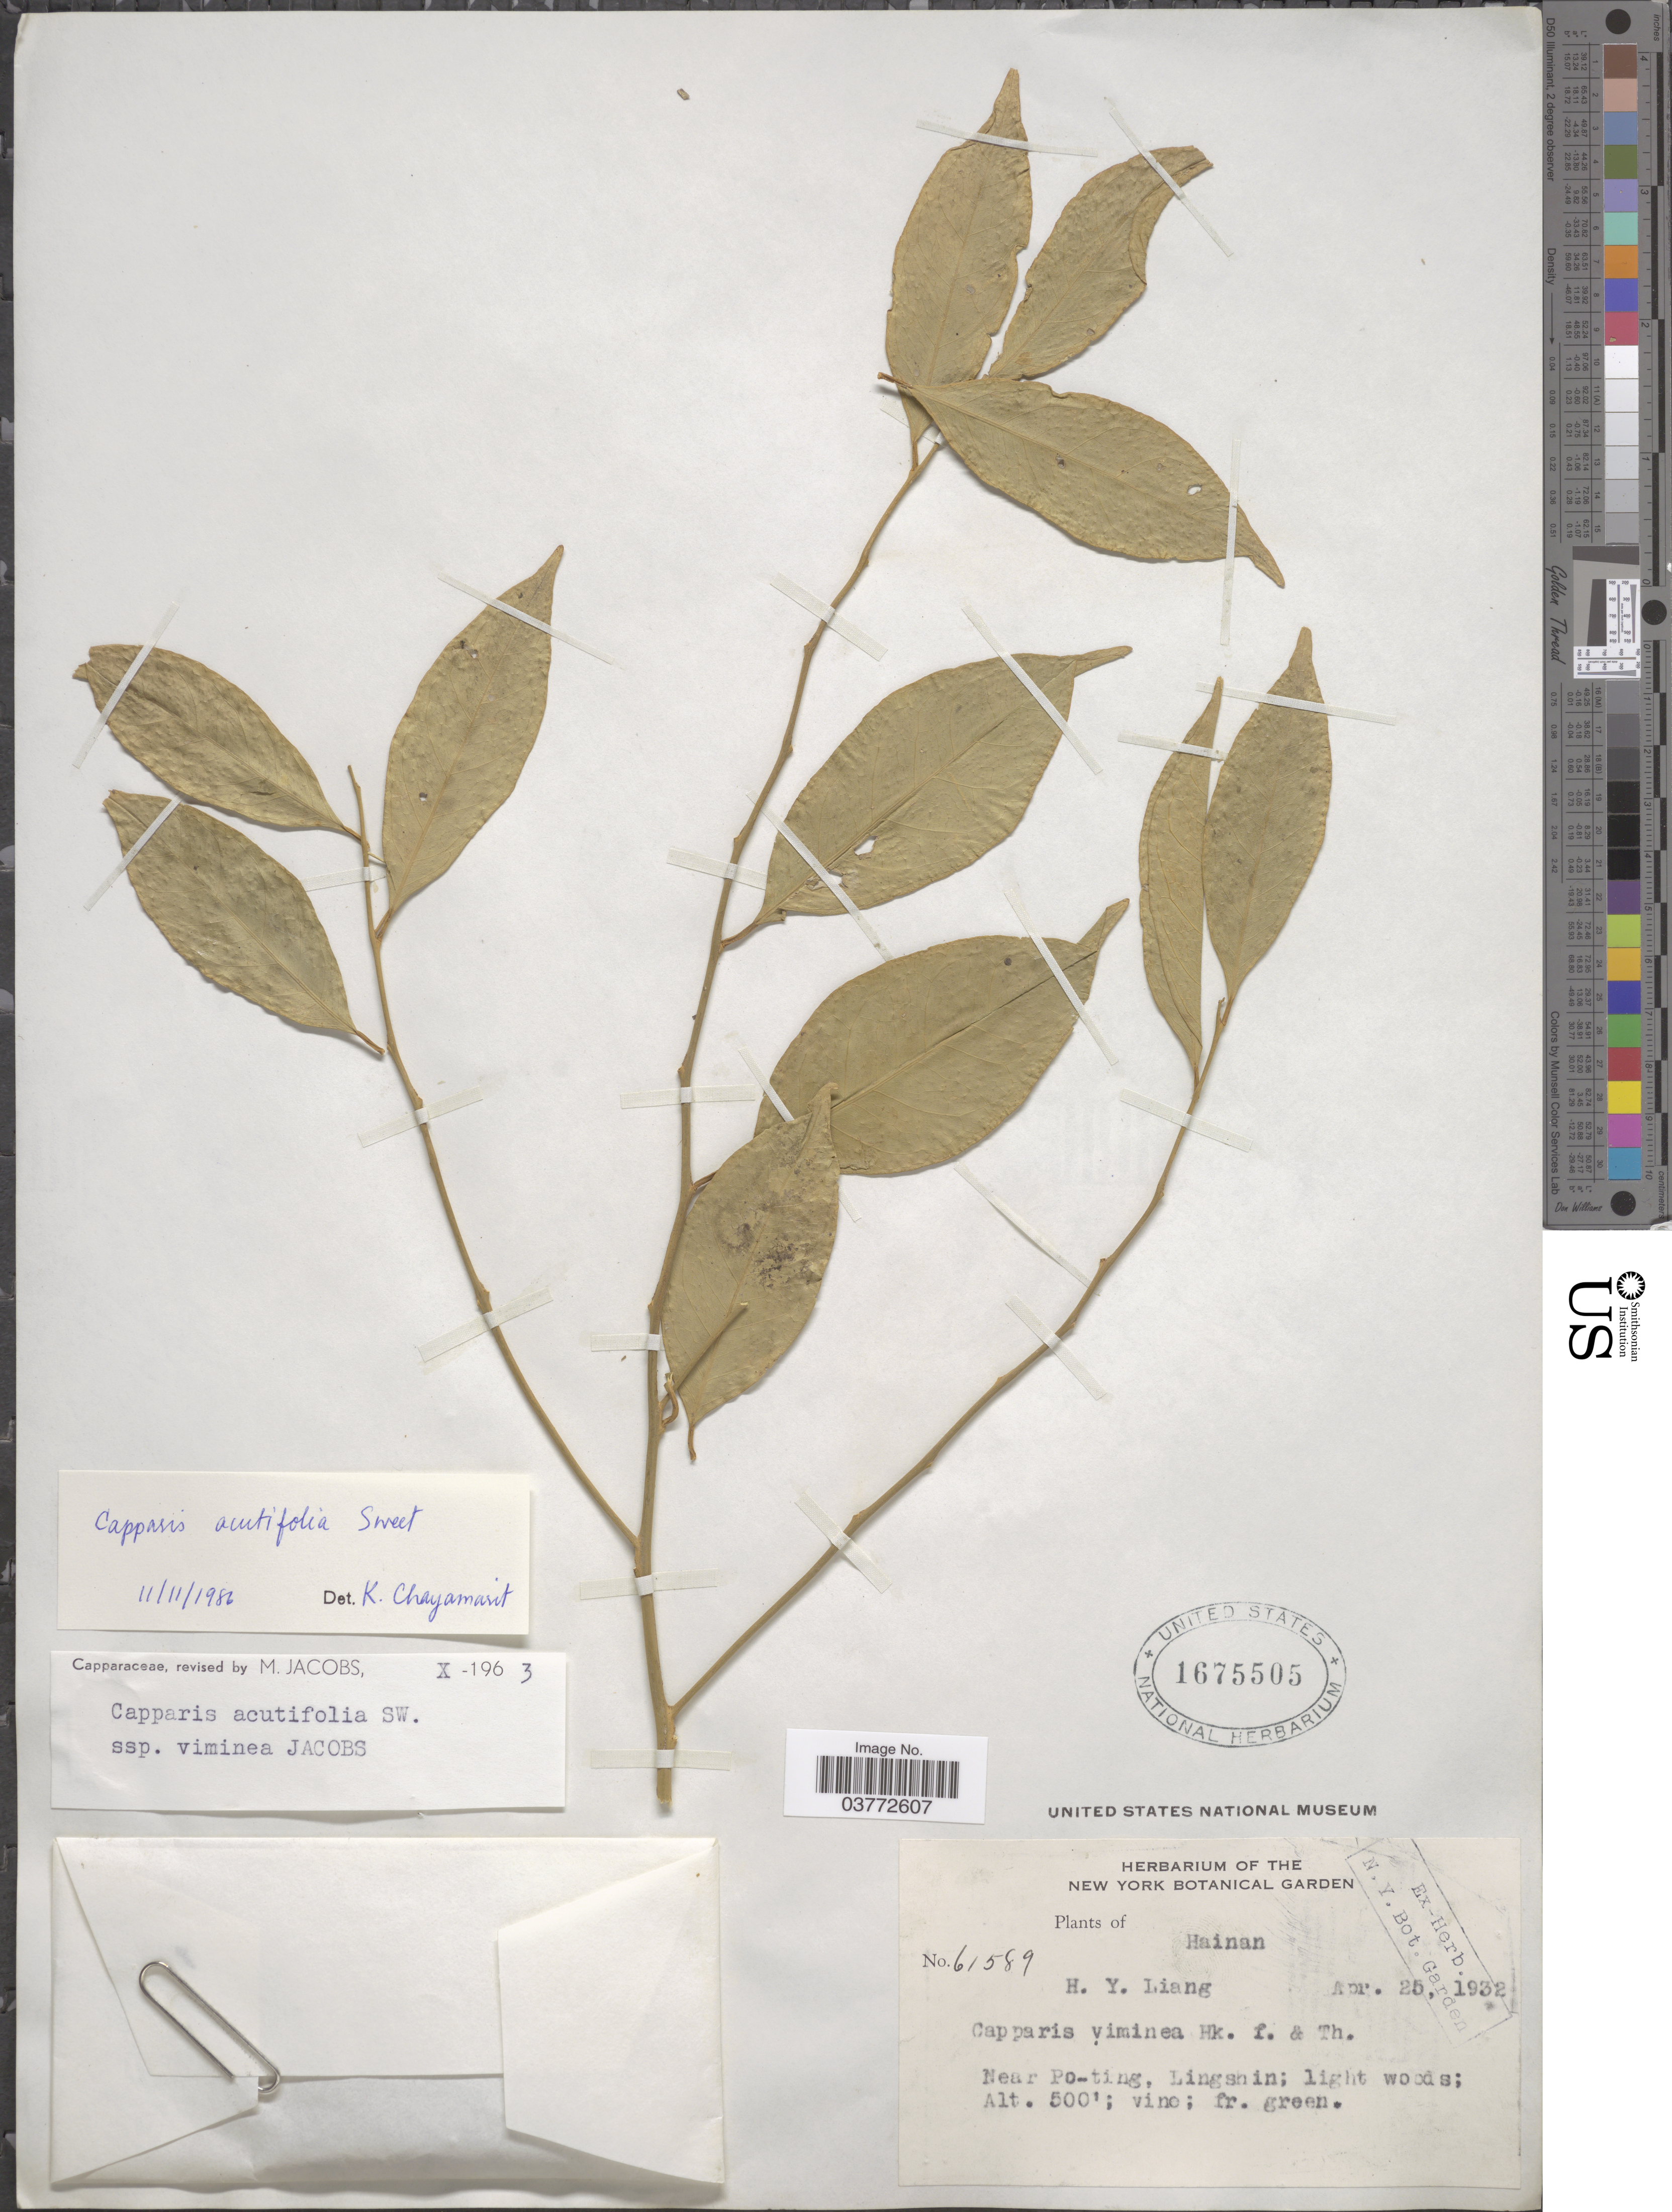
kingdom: Plantae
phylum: Tracheophyta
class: Magnoliopsida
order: Brassicales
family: Capparaceae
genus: Capparis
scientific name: Capparis acutifolia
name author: J.F. Macbr.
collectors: H. Y. Liang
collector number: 61589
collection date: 1932-04-25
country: China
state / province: Hainan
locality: Near Po-ting, Lingshin.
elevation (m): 152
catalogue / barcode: US 1675505